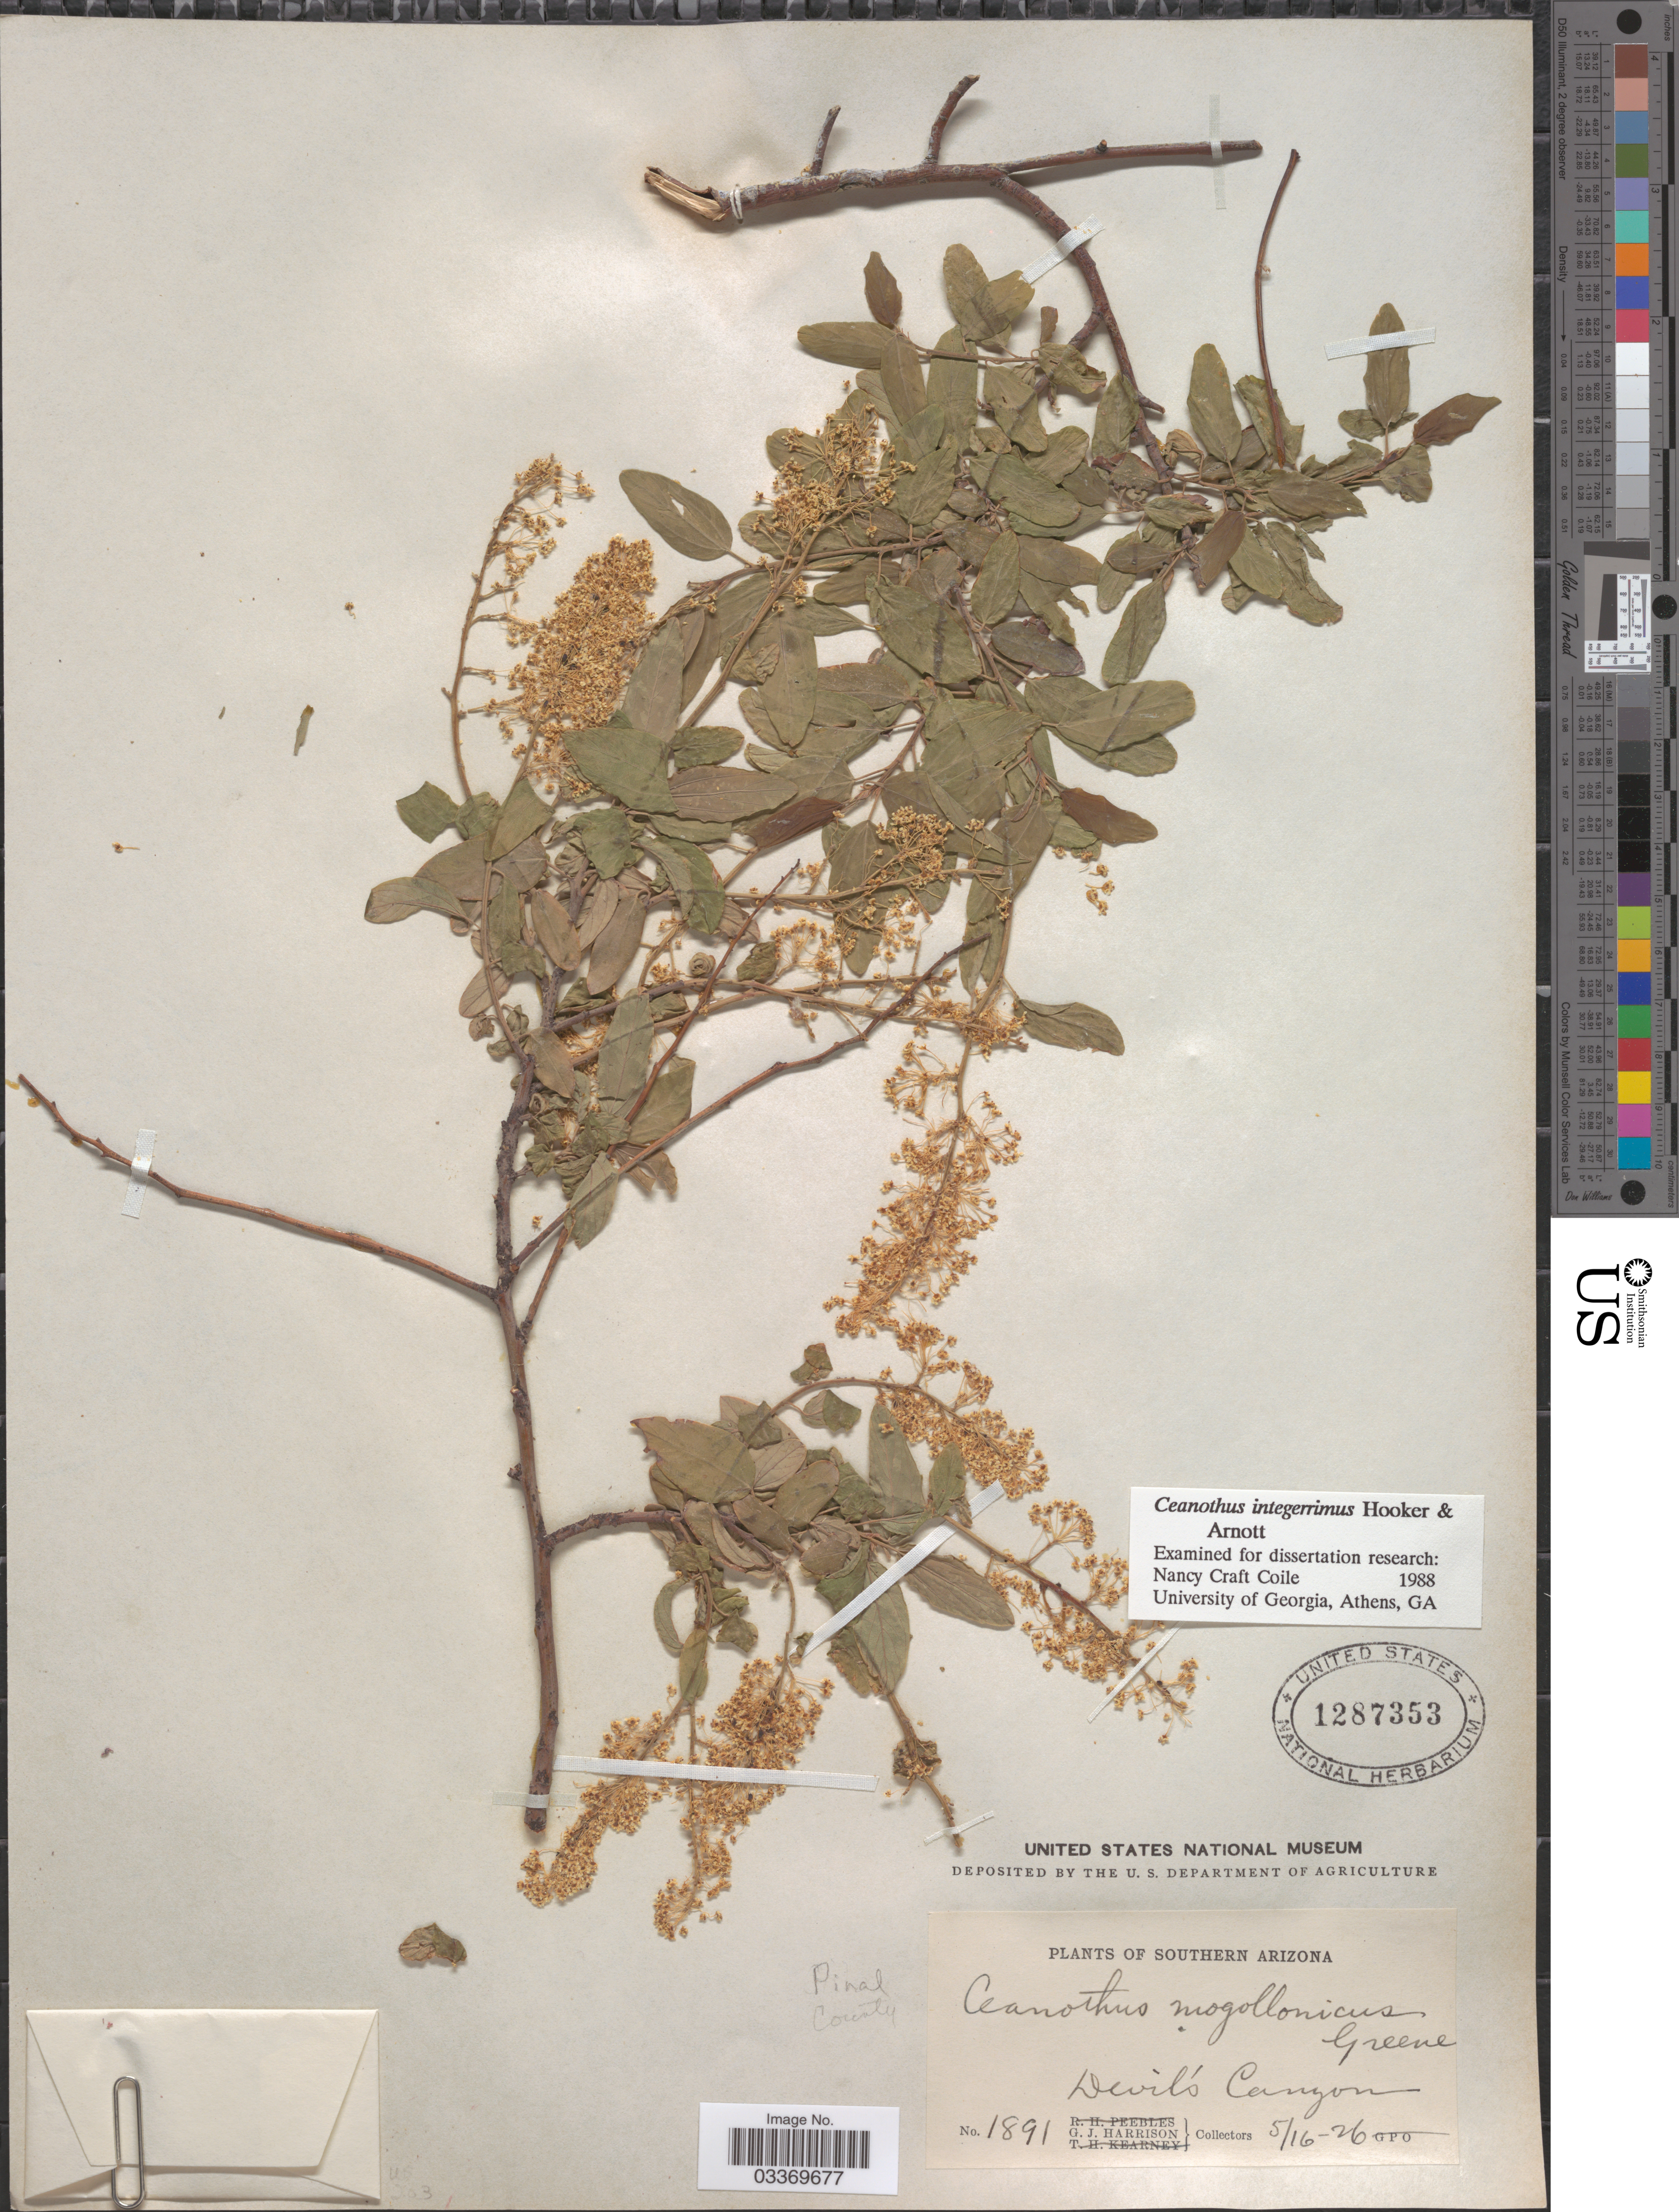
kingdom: Plantae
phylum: Tracheophyta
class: Magnoliopsida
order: Rosales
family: Rhamnaceae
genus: Ceanothus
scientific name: Ceanothus integerrimus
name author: Hook. & Arn.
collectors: G. J. Harrison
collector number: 1891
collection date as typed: Transcribed d/m/y: 16/5/26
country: United States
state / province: Arizona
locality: Southern Arizona. Devil's Canyon. Pinal County.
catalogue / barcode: US 1287353